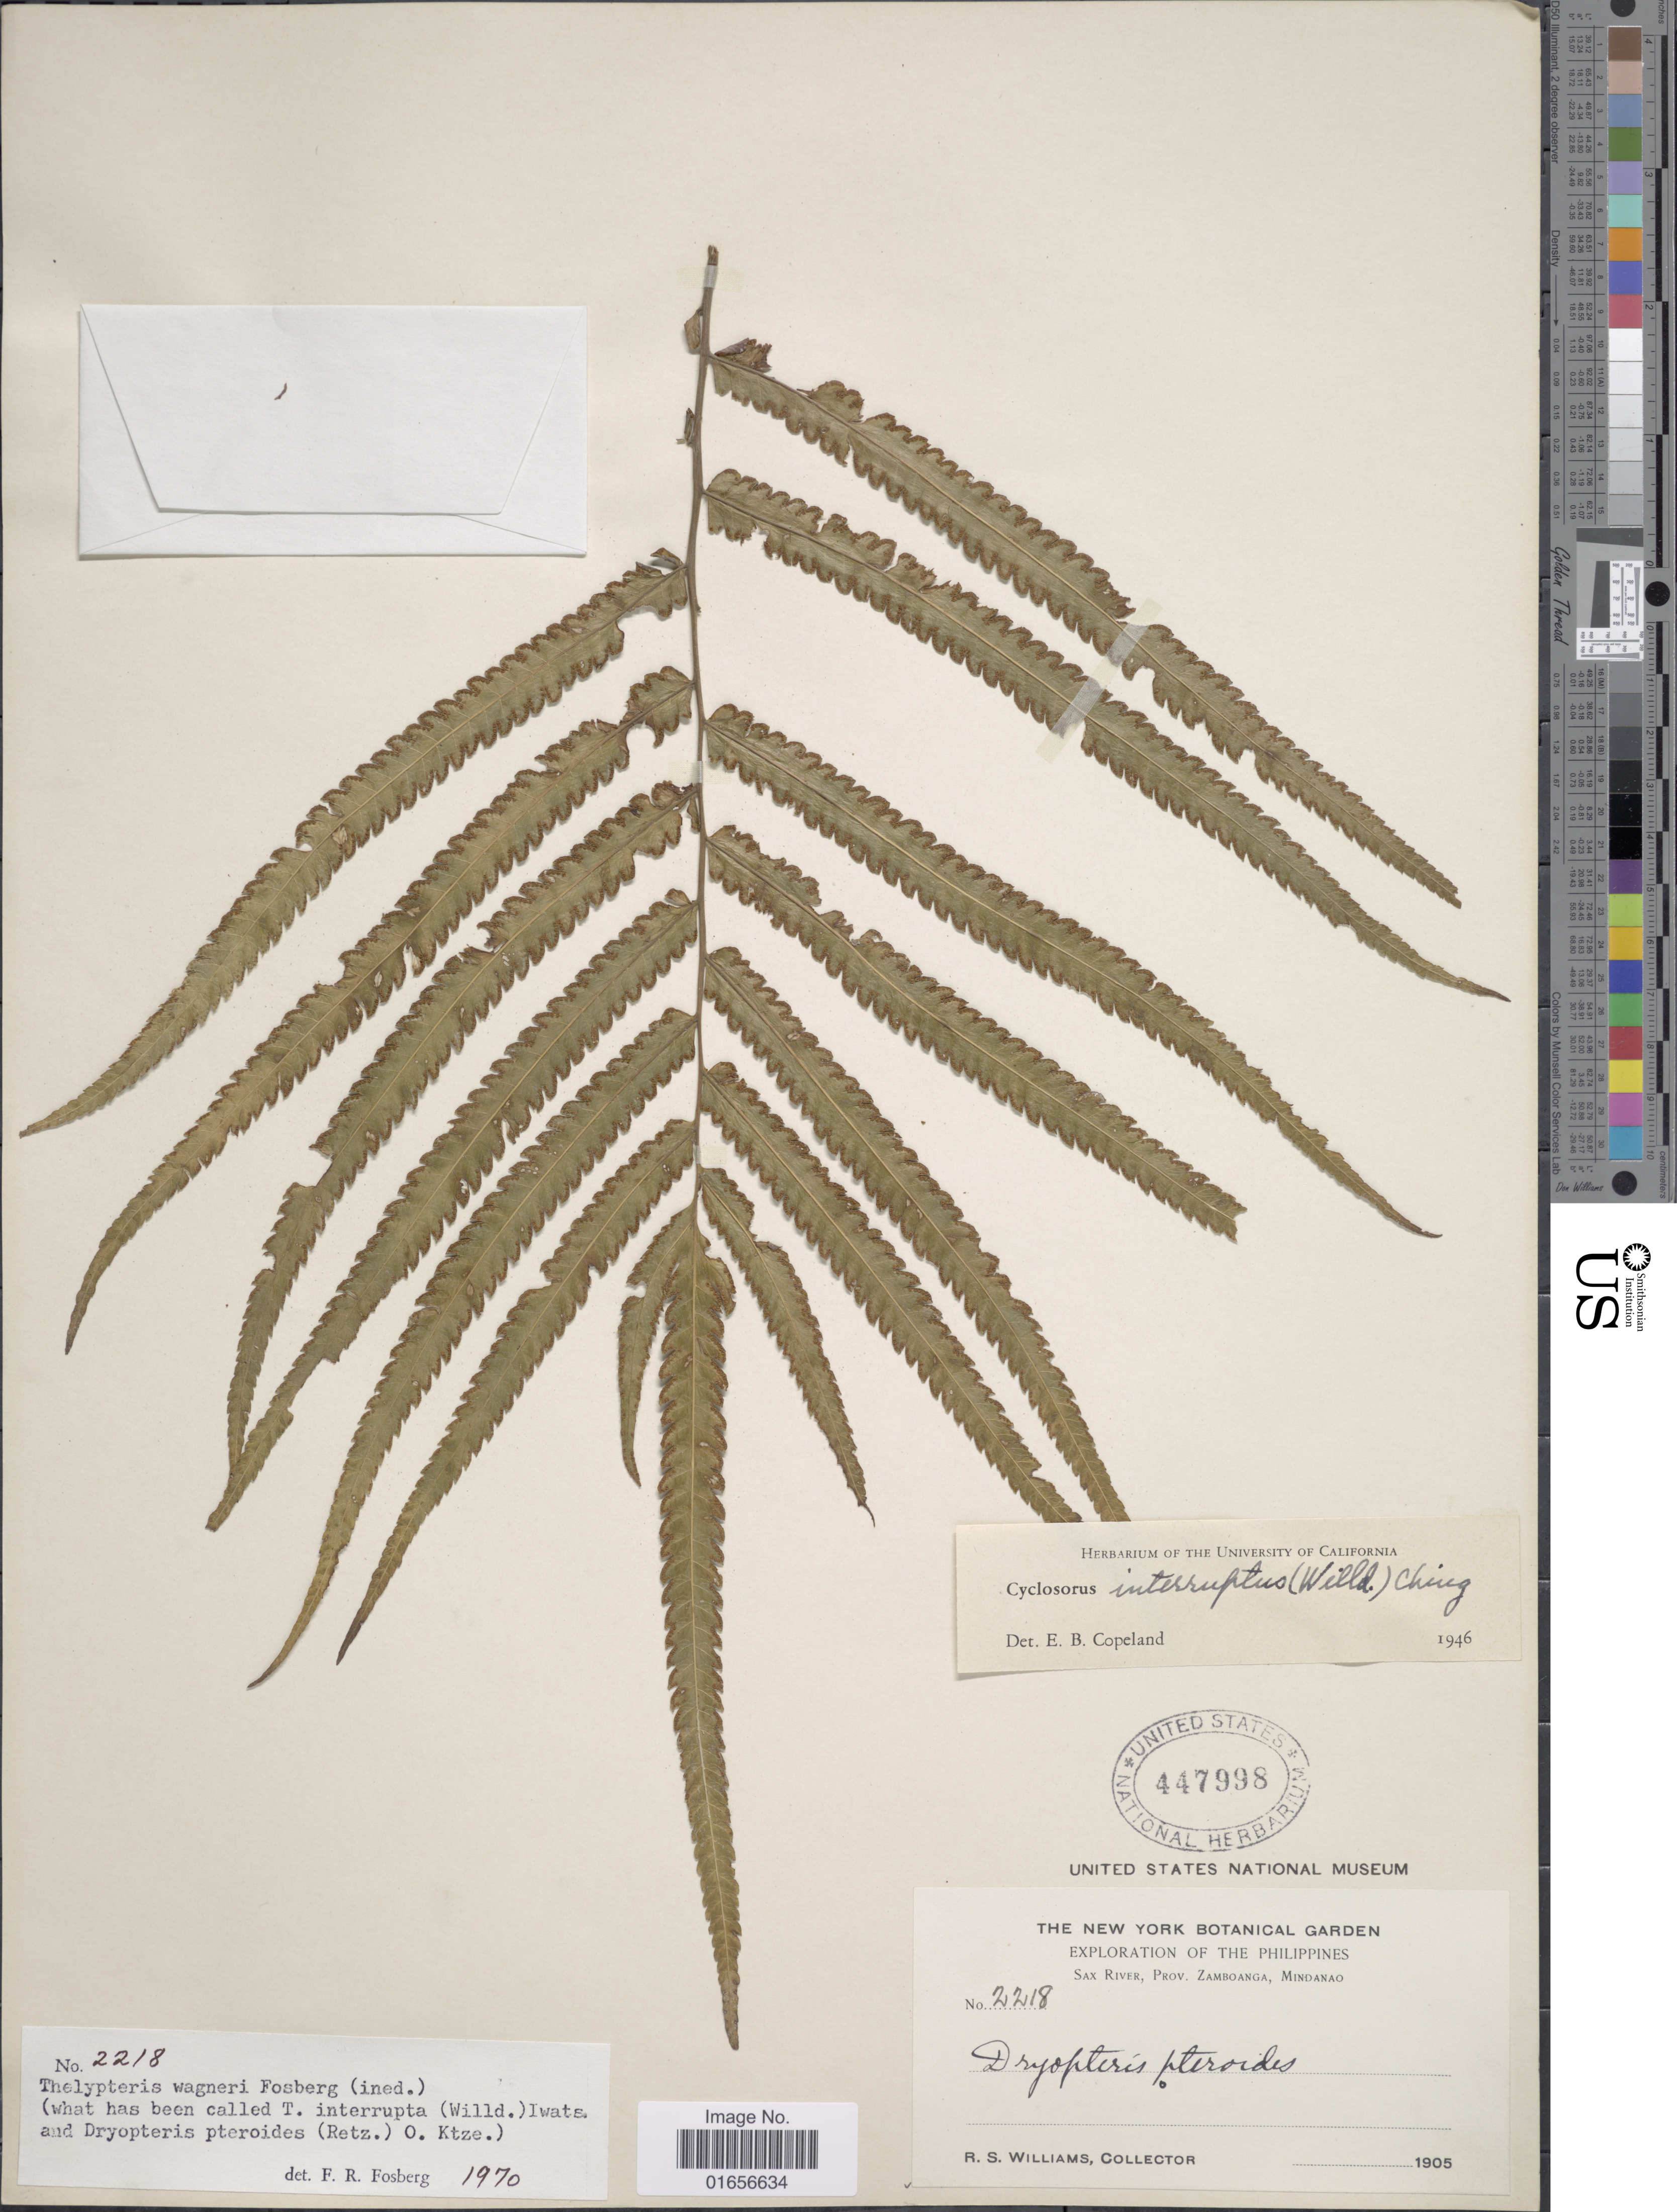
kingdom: Plantae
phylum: Tracheophyta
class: Polypodiopsida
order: Polypodiales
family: Thelypteridaceae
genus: Amphineuron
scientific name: Amphineuron terminans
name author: (J. Sm. ex Hook.) Holttum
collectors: R. S. Williams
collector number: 2218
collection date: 1905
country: Philippines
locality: The Philippines, sax River, prov. Zamboanga, Mindanao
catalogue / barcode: US 447998